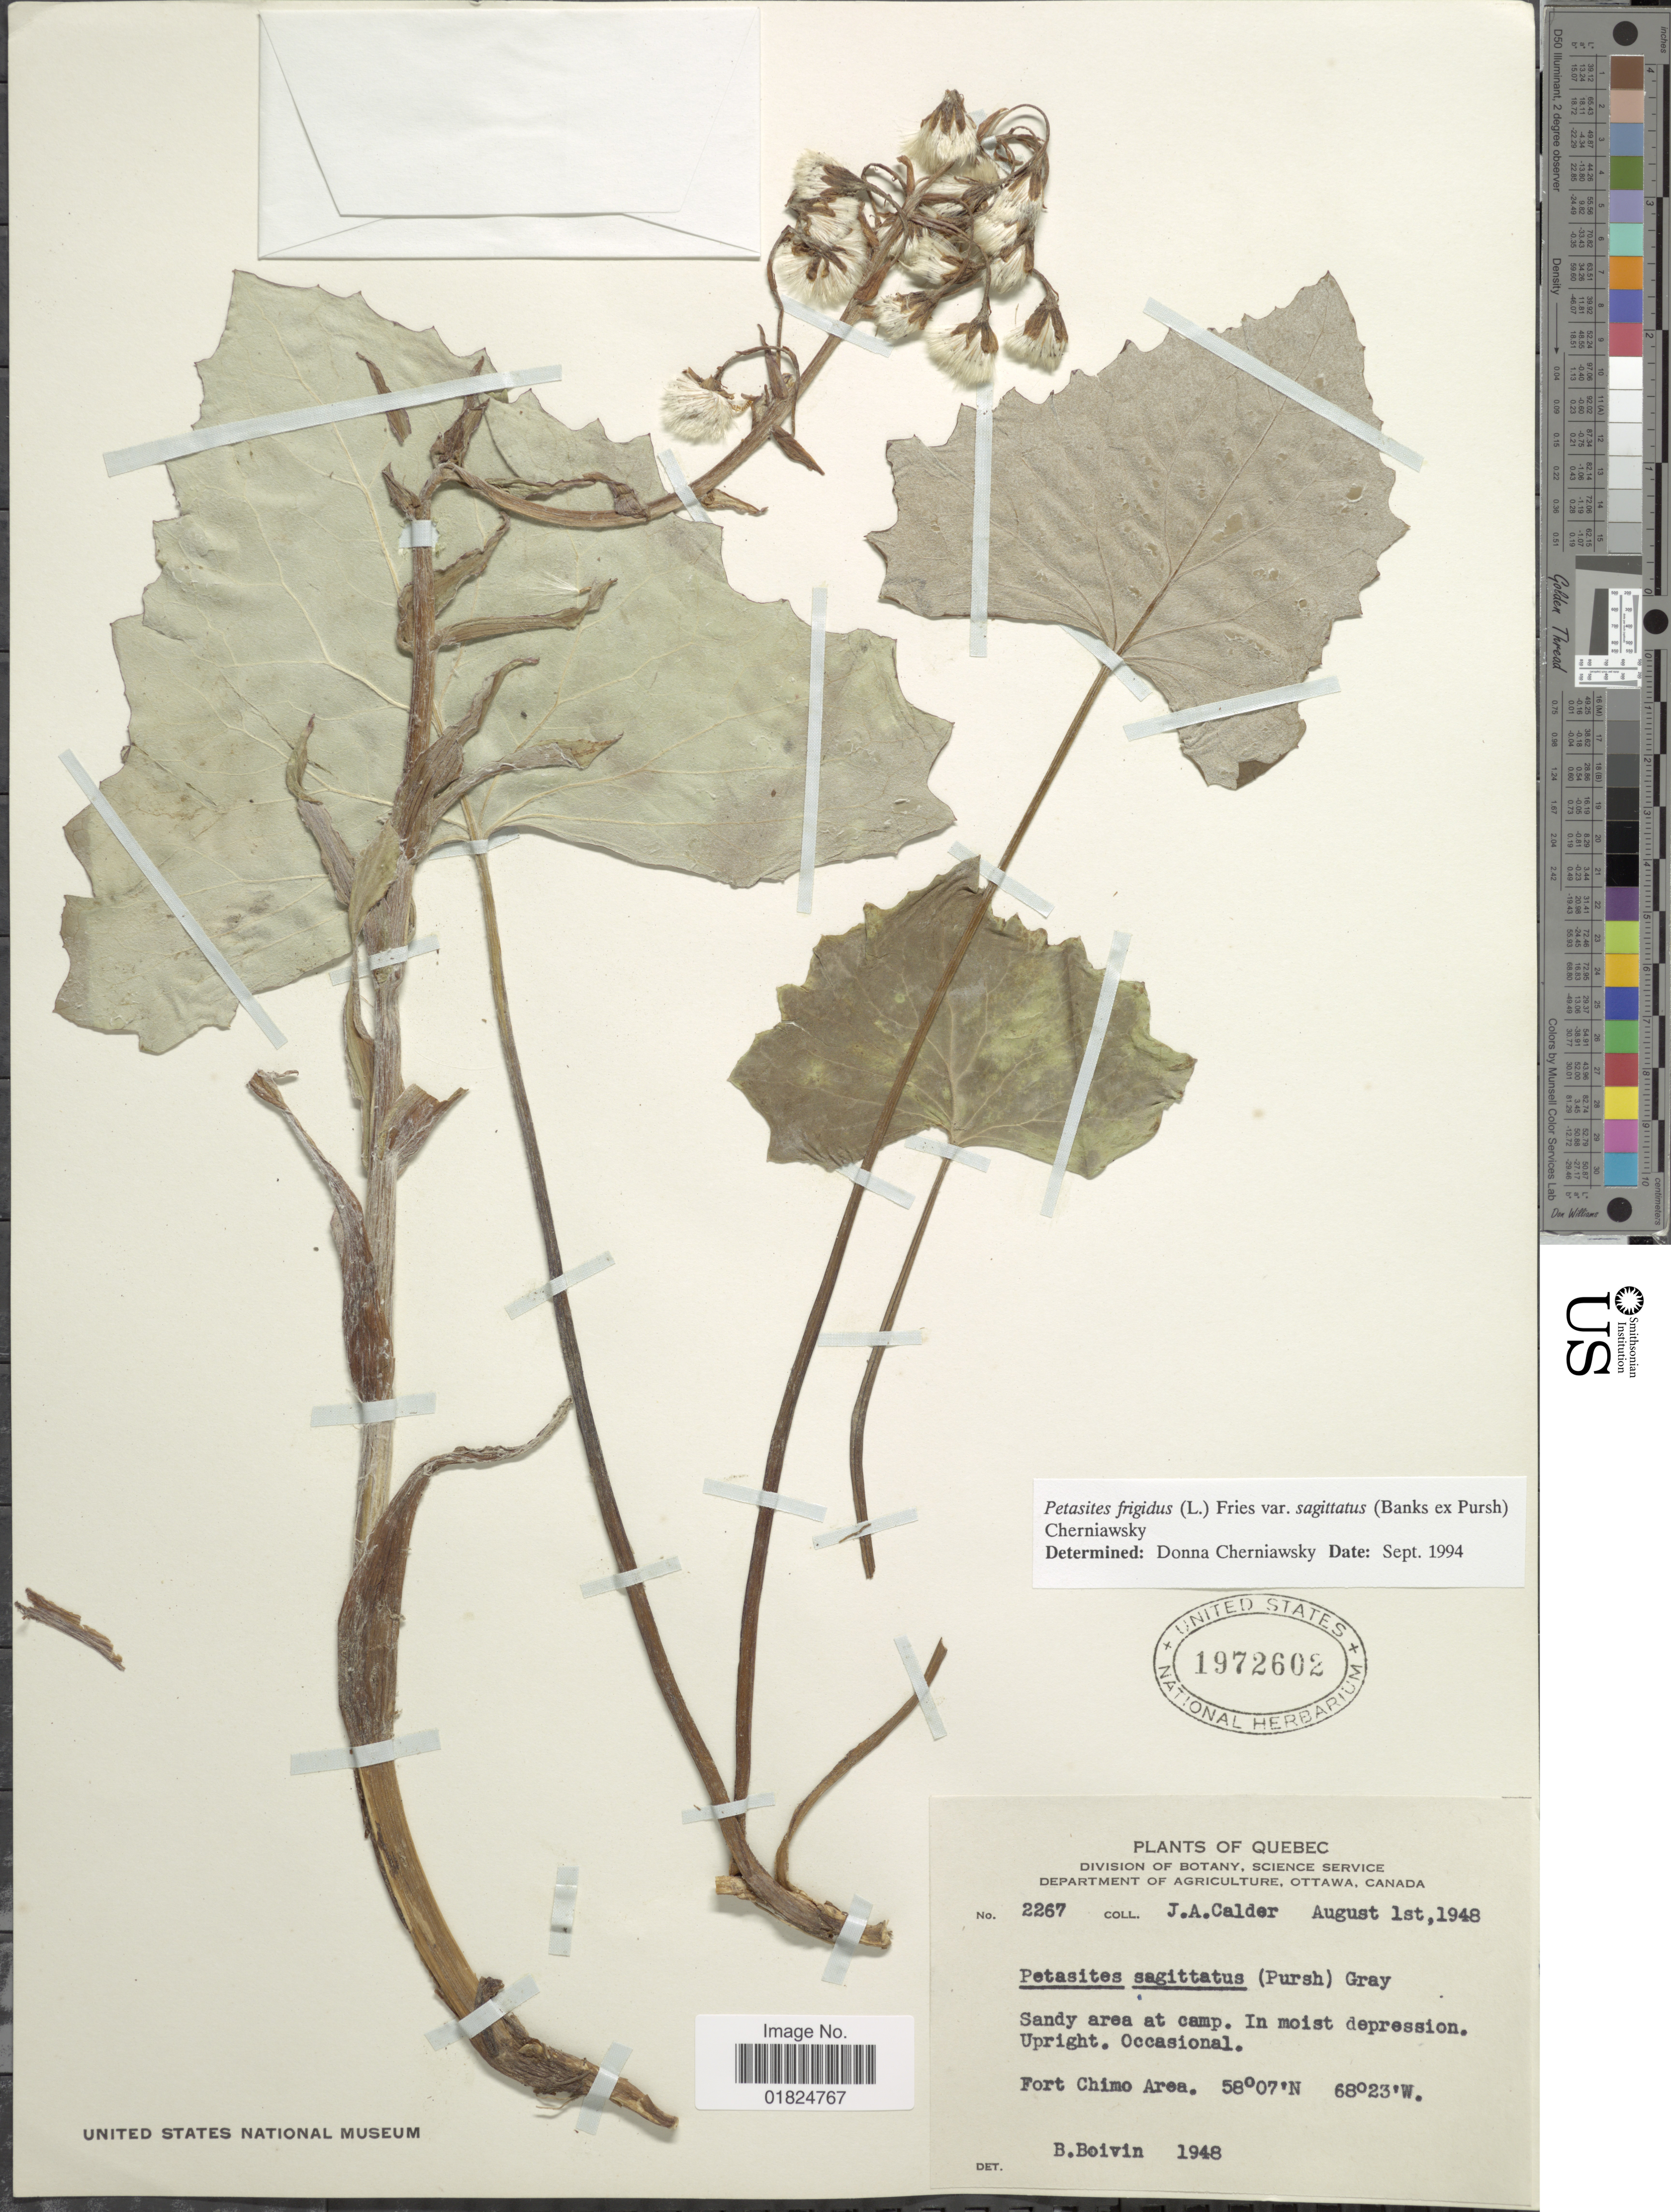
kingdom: Plantae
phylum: Tracheophyta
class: Magnoliopsida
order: Asterales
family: Asteraceae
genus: Petasites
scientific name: Petasites frigidus var. sagittatus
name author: (Banks ex Pursh) Cherniawsky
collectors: J. A. Calder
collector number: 2267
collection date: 1948-08-01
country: Canada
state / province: Quebec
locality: Quebec. Sandy area at camp. Fort Chimo area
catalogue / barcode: US 1972602